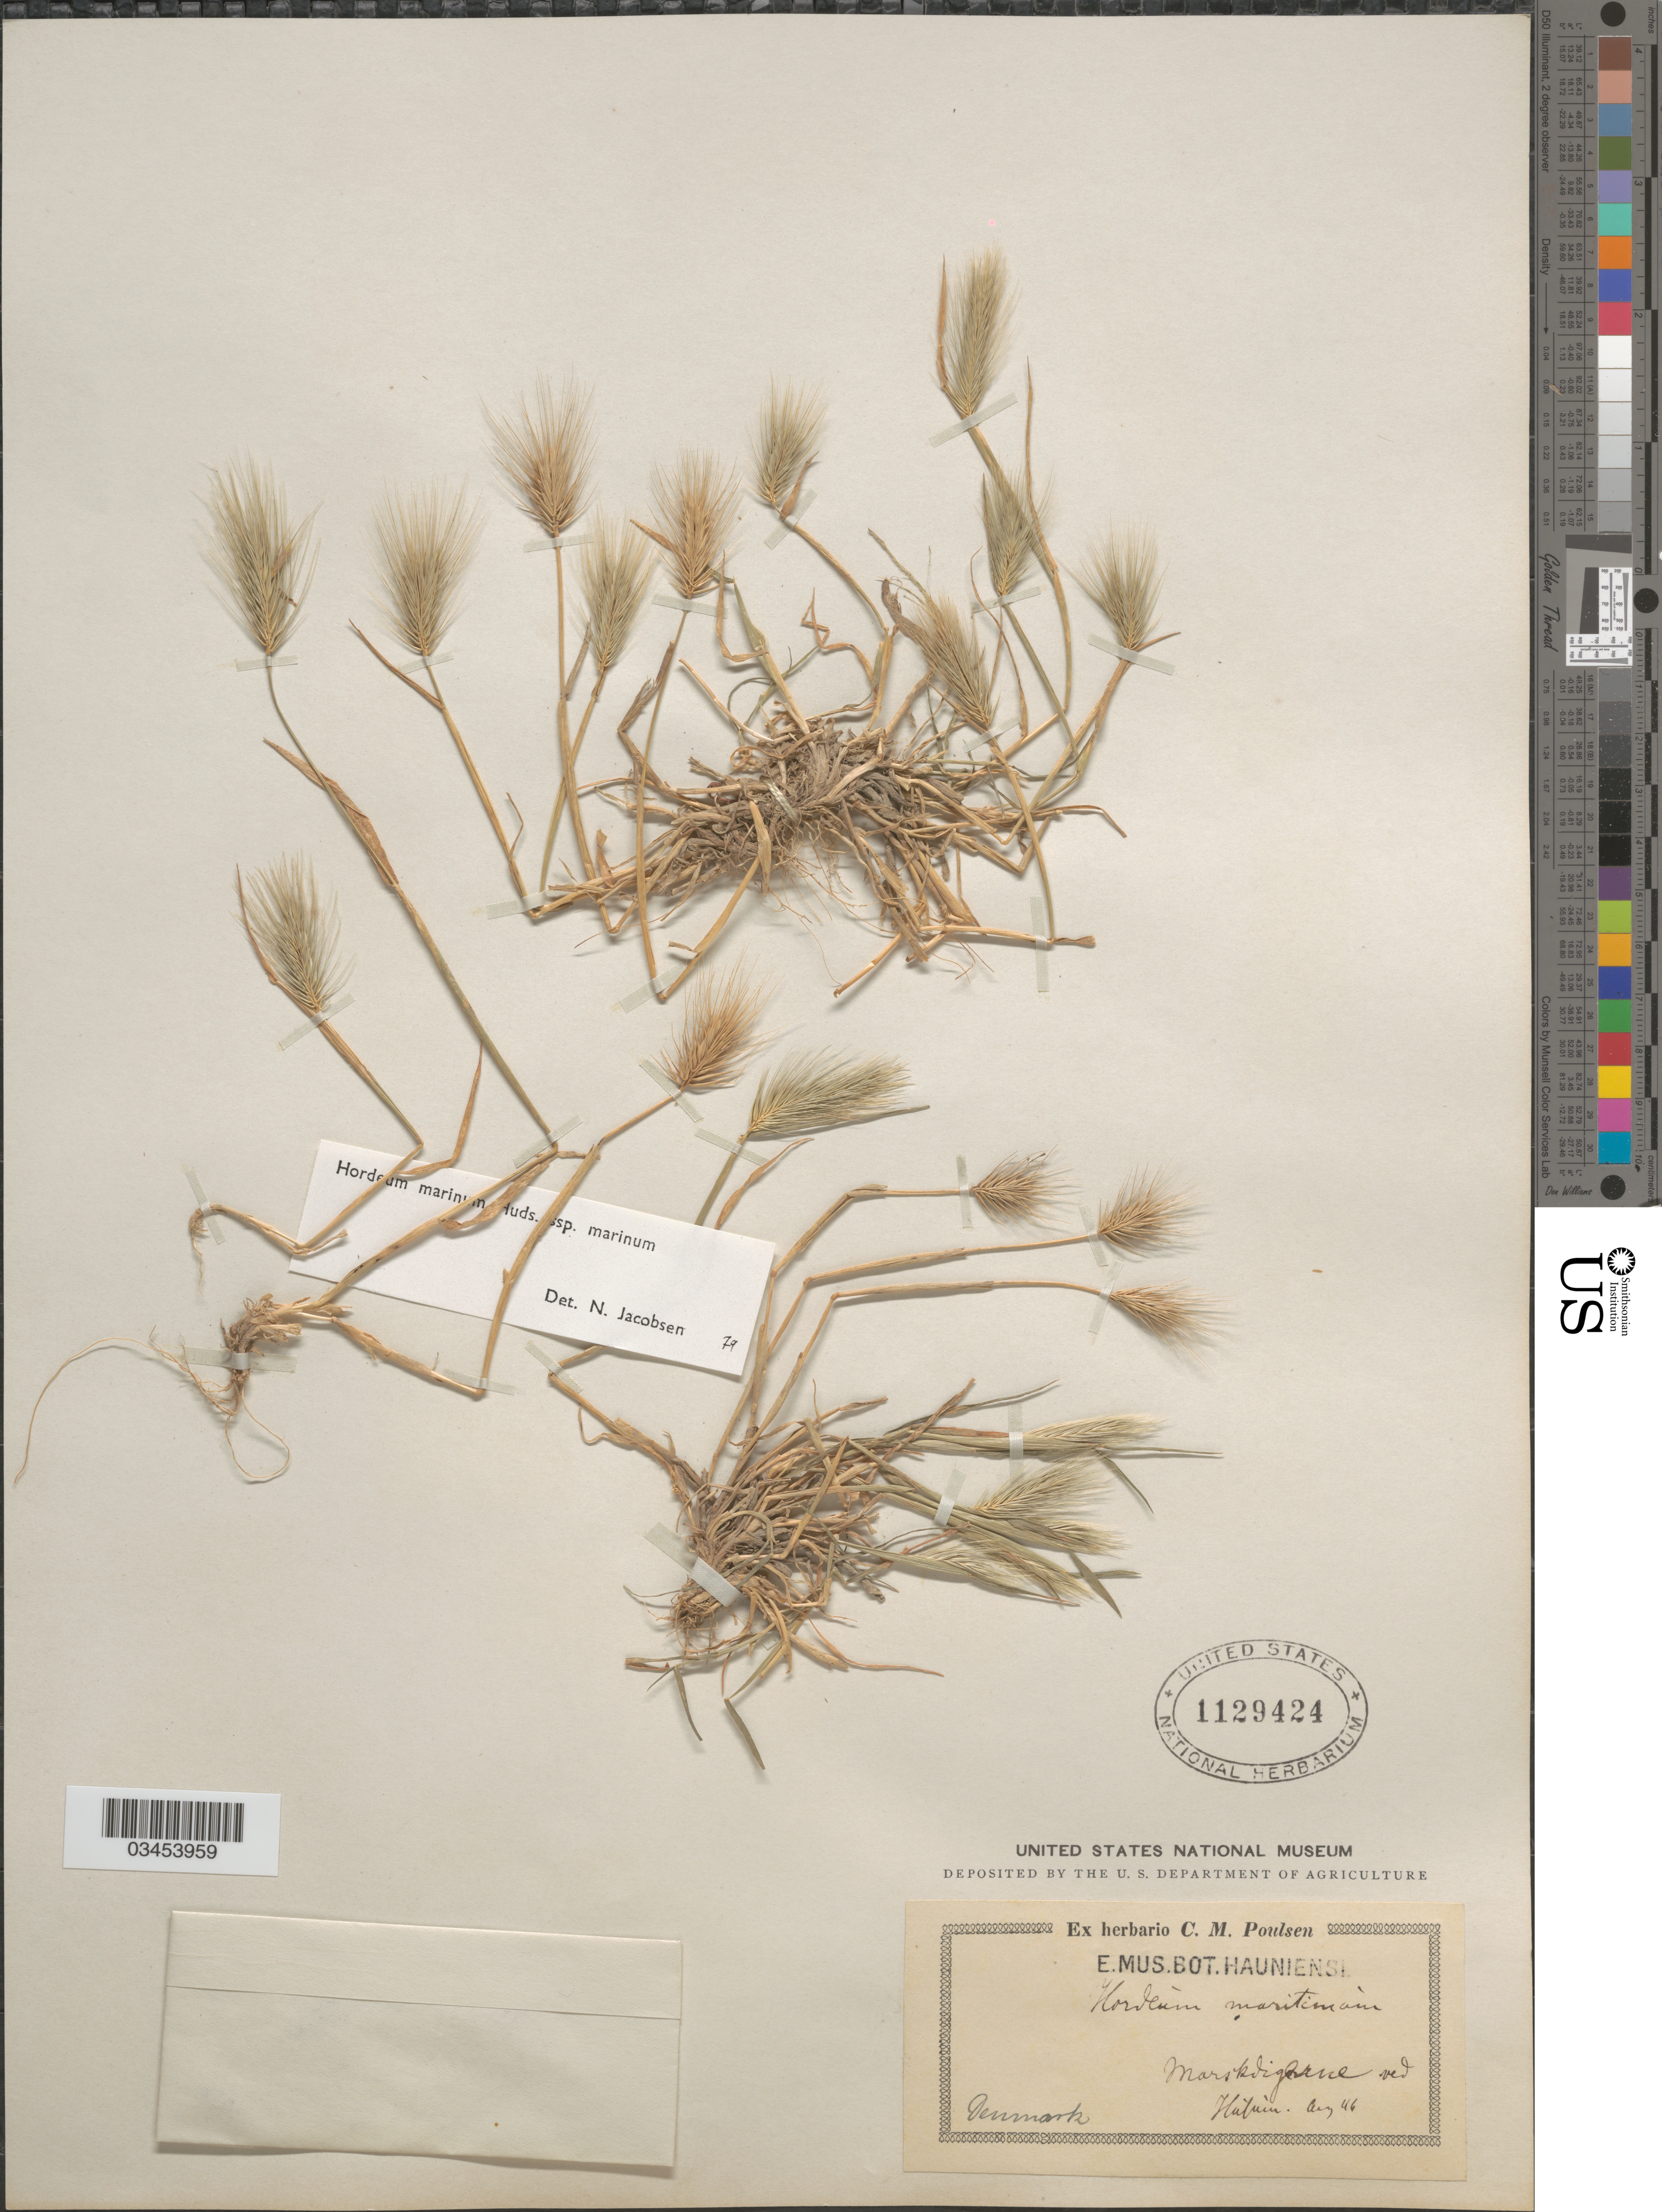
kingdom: Plantae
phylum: Tracheophyta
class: Liliopsida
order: Poales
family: Poaceae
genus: Hordeum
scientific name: Hordeum marinum subsp. marinum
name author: Huds.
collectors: ex herb. C. M. Poulsen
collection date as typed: Transcribed d/m/y: /8/46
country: Denmark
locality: Marskdighane ved Háluìn.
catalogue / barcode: US 1129424